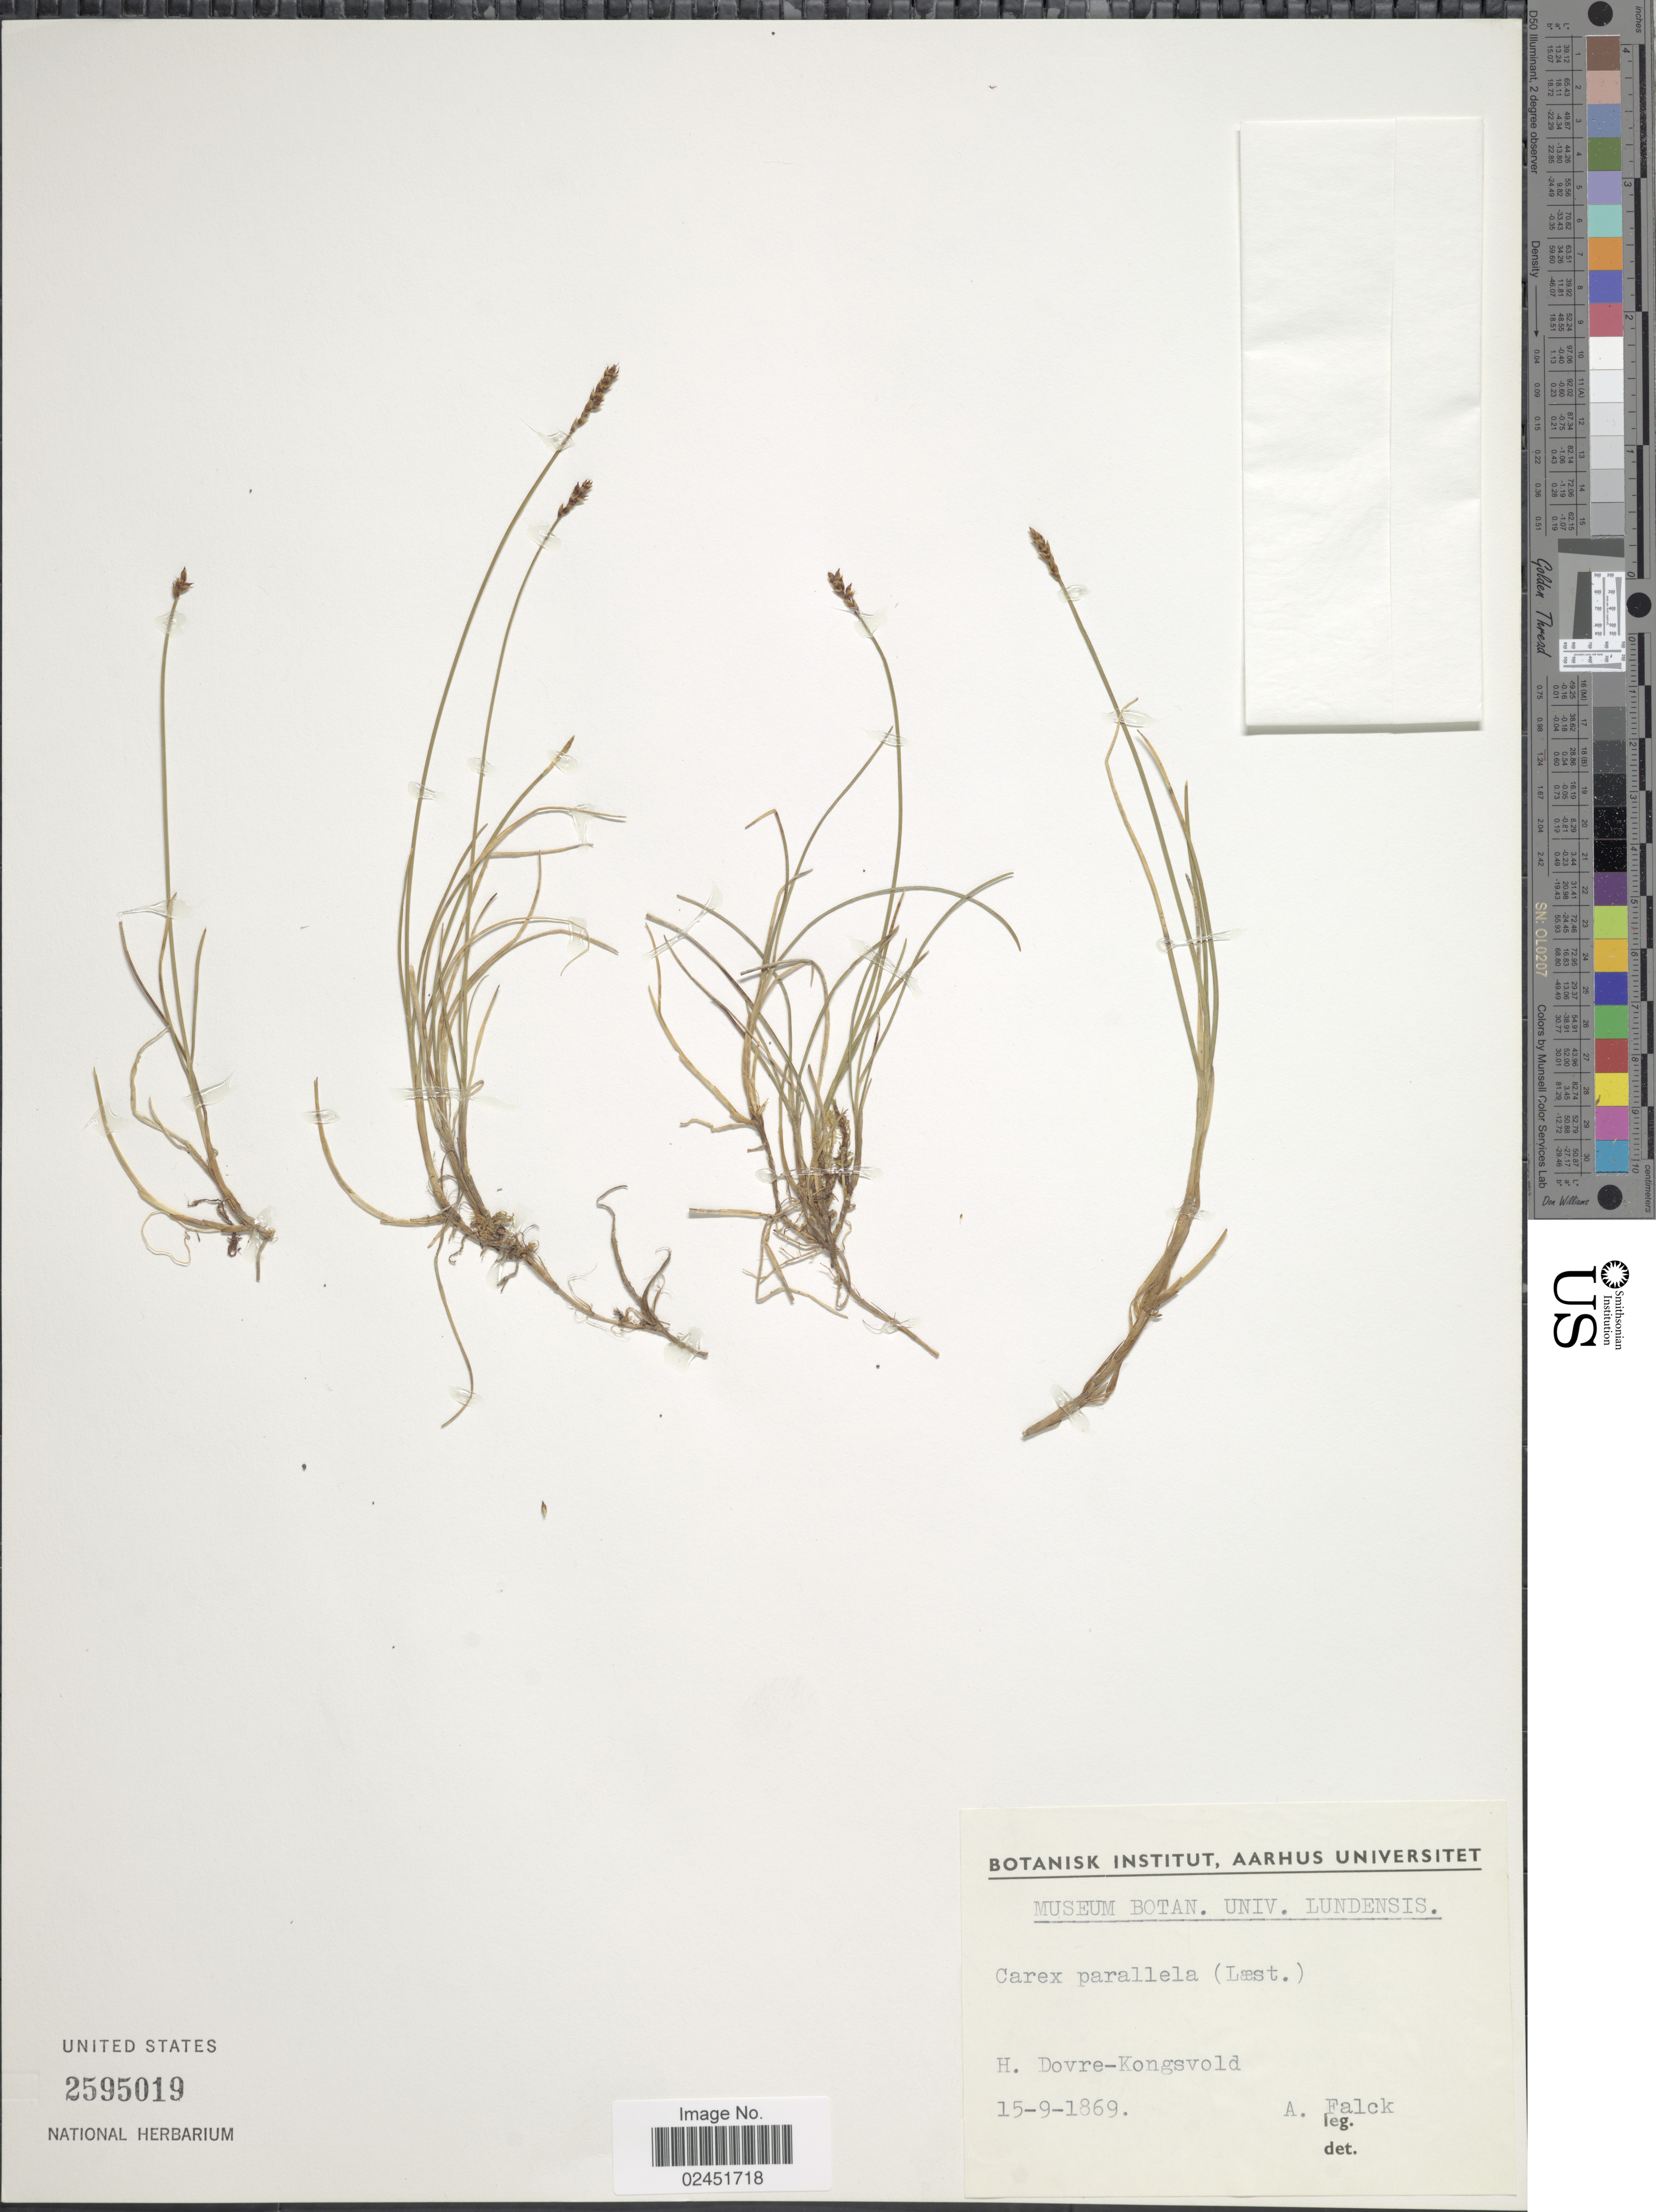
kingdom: Plantae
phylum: Tracheophyta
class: Liliopsida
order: Poales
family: Cyperaceae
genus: Carex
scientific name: Carex parallela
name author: (Laest.) Sommerf.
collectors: A. Falck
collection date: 1869-09-15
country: Norway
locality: H. Dovre-Kongsvold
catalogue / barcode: US 2595019